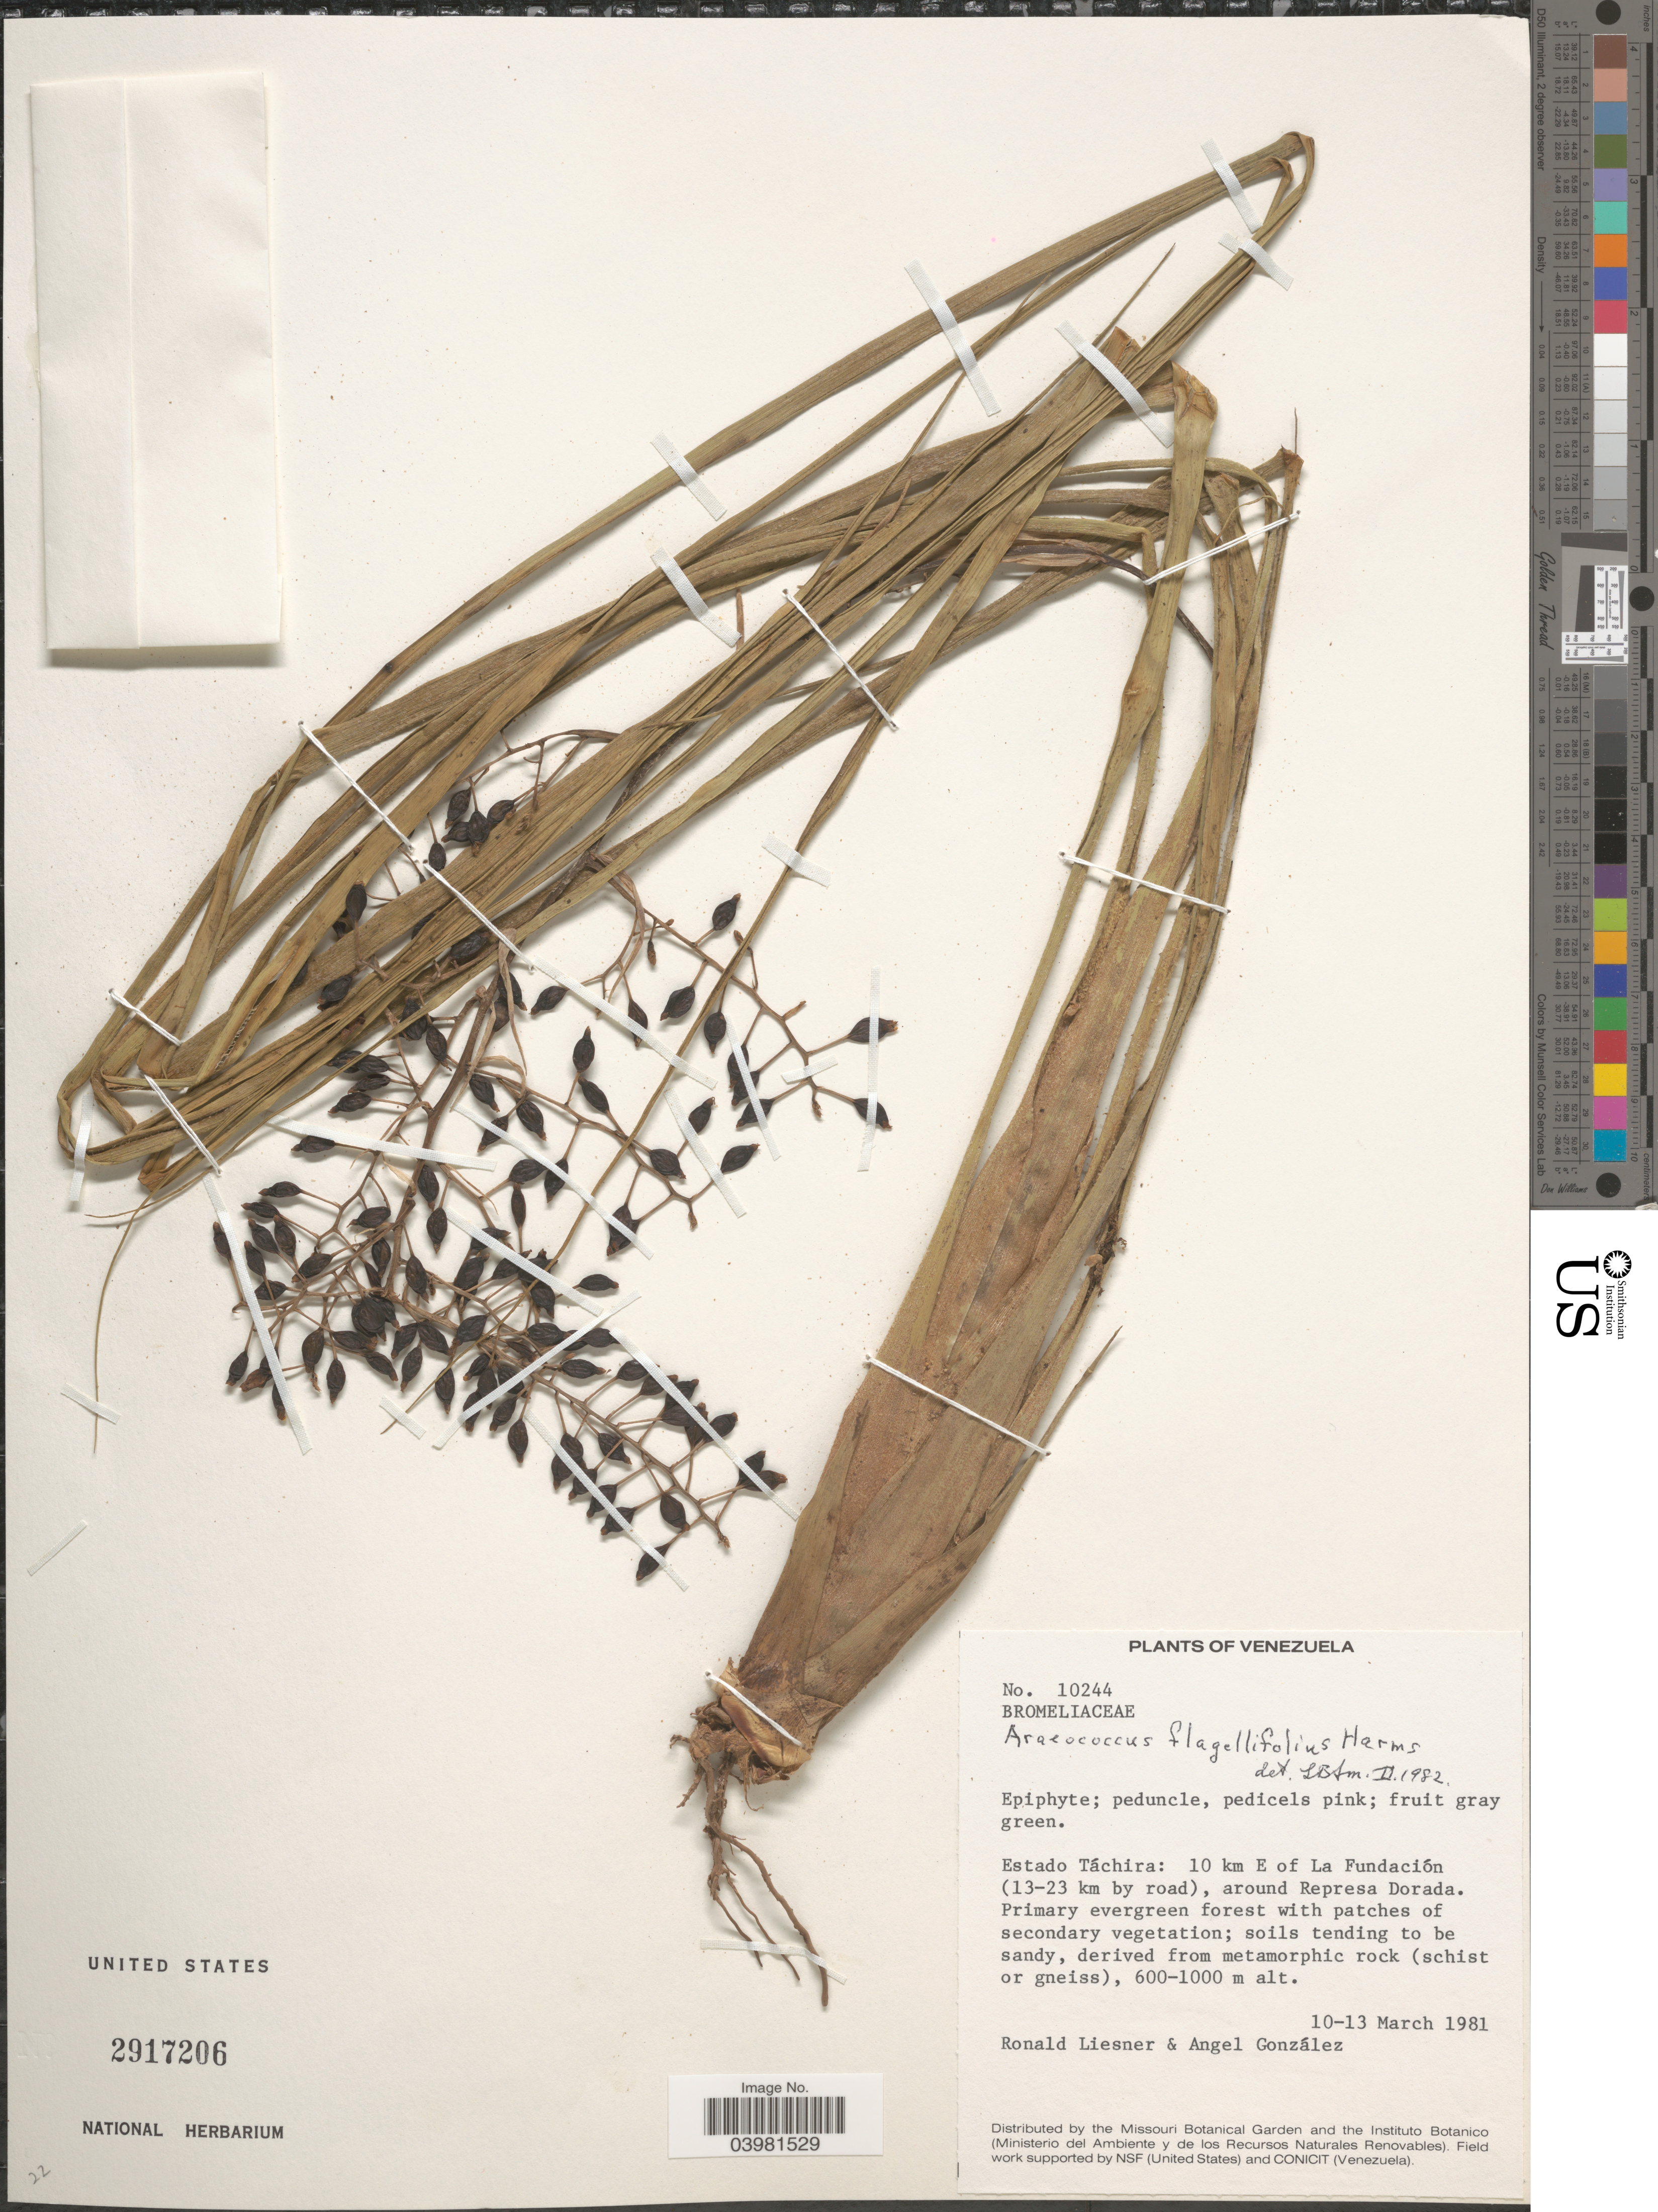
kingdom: Plantae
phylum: Tracheophyta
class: Liliopsida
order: Poales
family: Bromeliaceae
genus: Araeococcus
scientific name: Araeococcus flagellifolius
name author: Harms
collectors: R. L. Liesner & A. C. González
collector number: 10244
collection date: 1981-03-10/1981-03-13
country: Venezuela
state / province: Tachira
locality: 10 km E of La Fundación (13-23 km by road), around Represa Dorada.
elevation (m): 600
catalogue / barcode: US 2917206